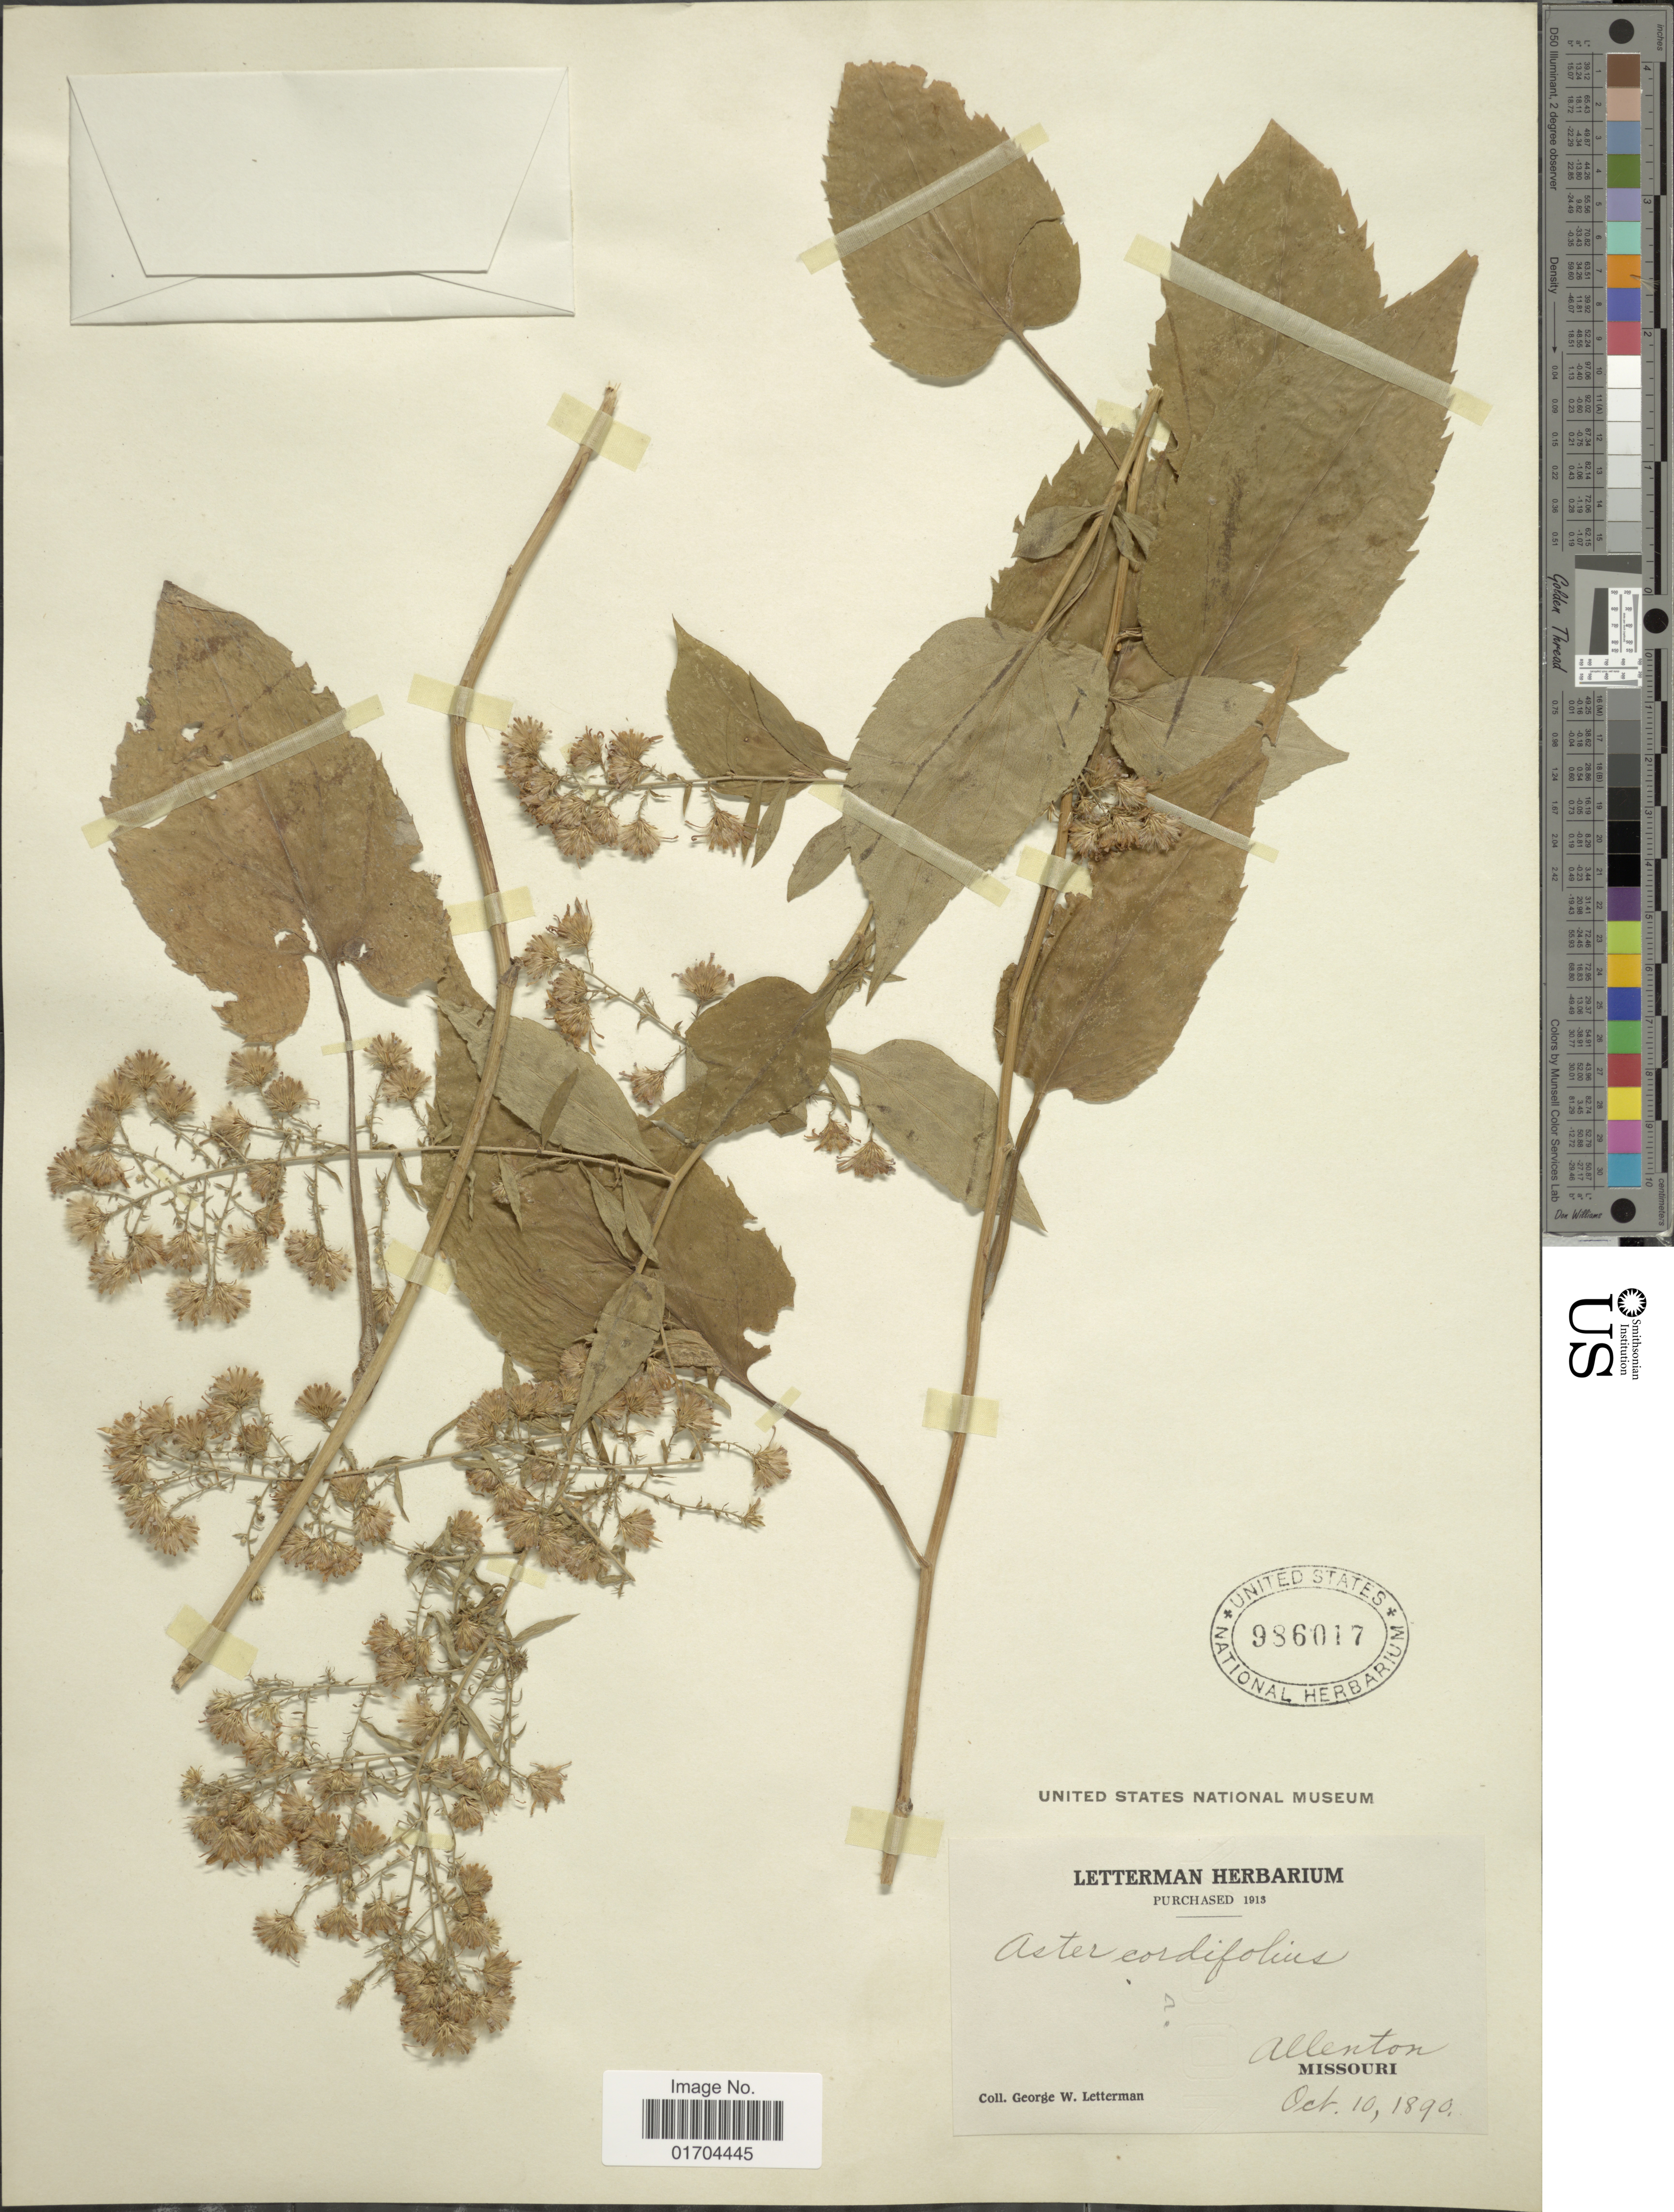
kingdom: Plantae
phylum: Tracheophyta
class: Magnoliopsida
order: Asterales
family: Asteraceae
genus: Symphyotrichum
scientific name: Symphyotrichum sp.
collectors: G. W. Letterman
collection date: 1890-10-10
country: United States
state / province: Missouri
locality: Allenton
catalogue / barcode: US 986017